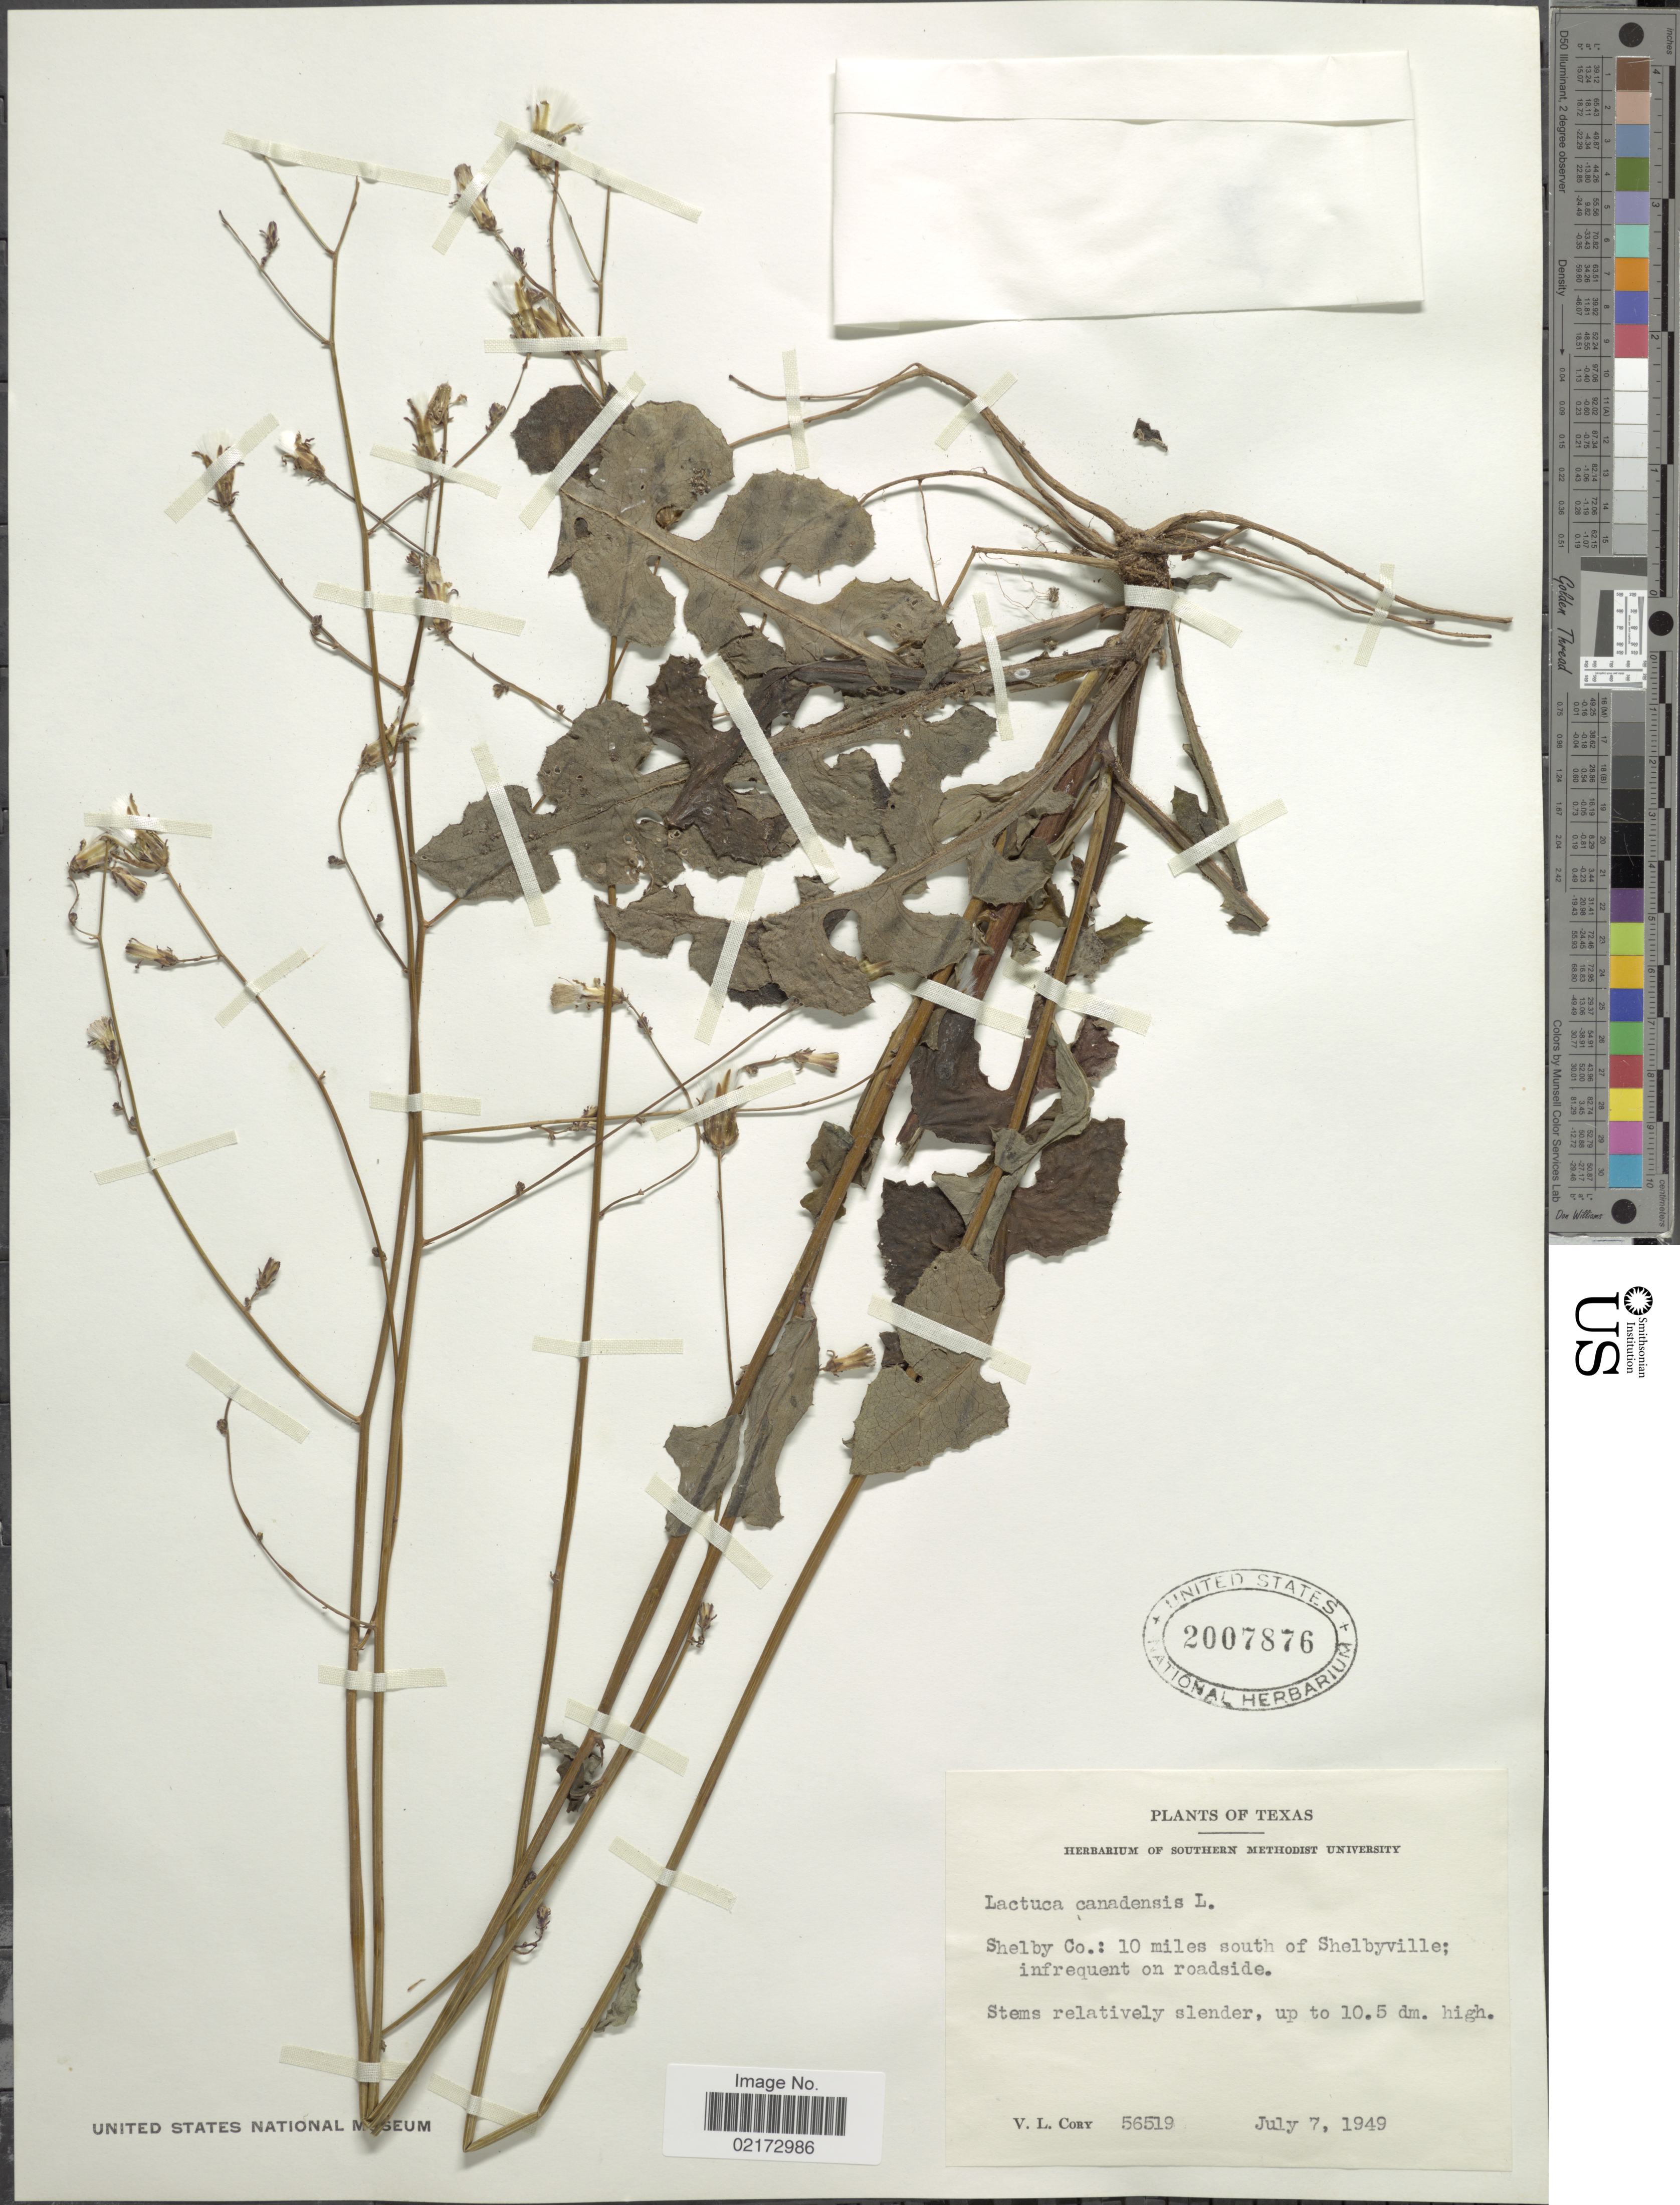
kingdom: Plantae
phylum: Tracheophyta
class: Magnoliopsida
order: Asterales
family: Asteraceae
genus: Lactuca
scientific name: Lactuca canadensis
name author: L.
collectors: V. Cory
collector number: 56519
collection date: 1949-07-07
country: United States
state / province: Texas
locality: Shelby Co., 10 miles south of Shelbyville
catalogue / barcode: US 2007876